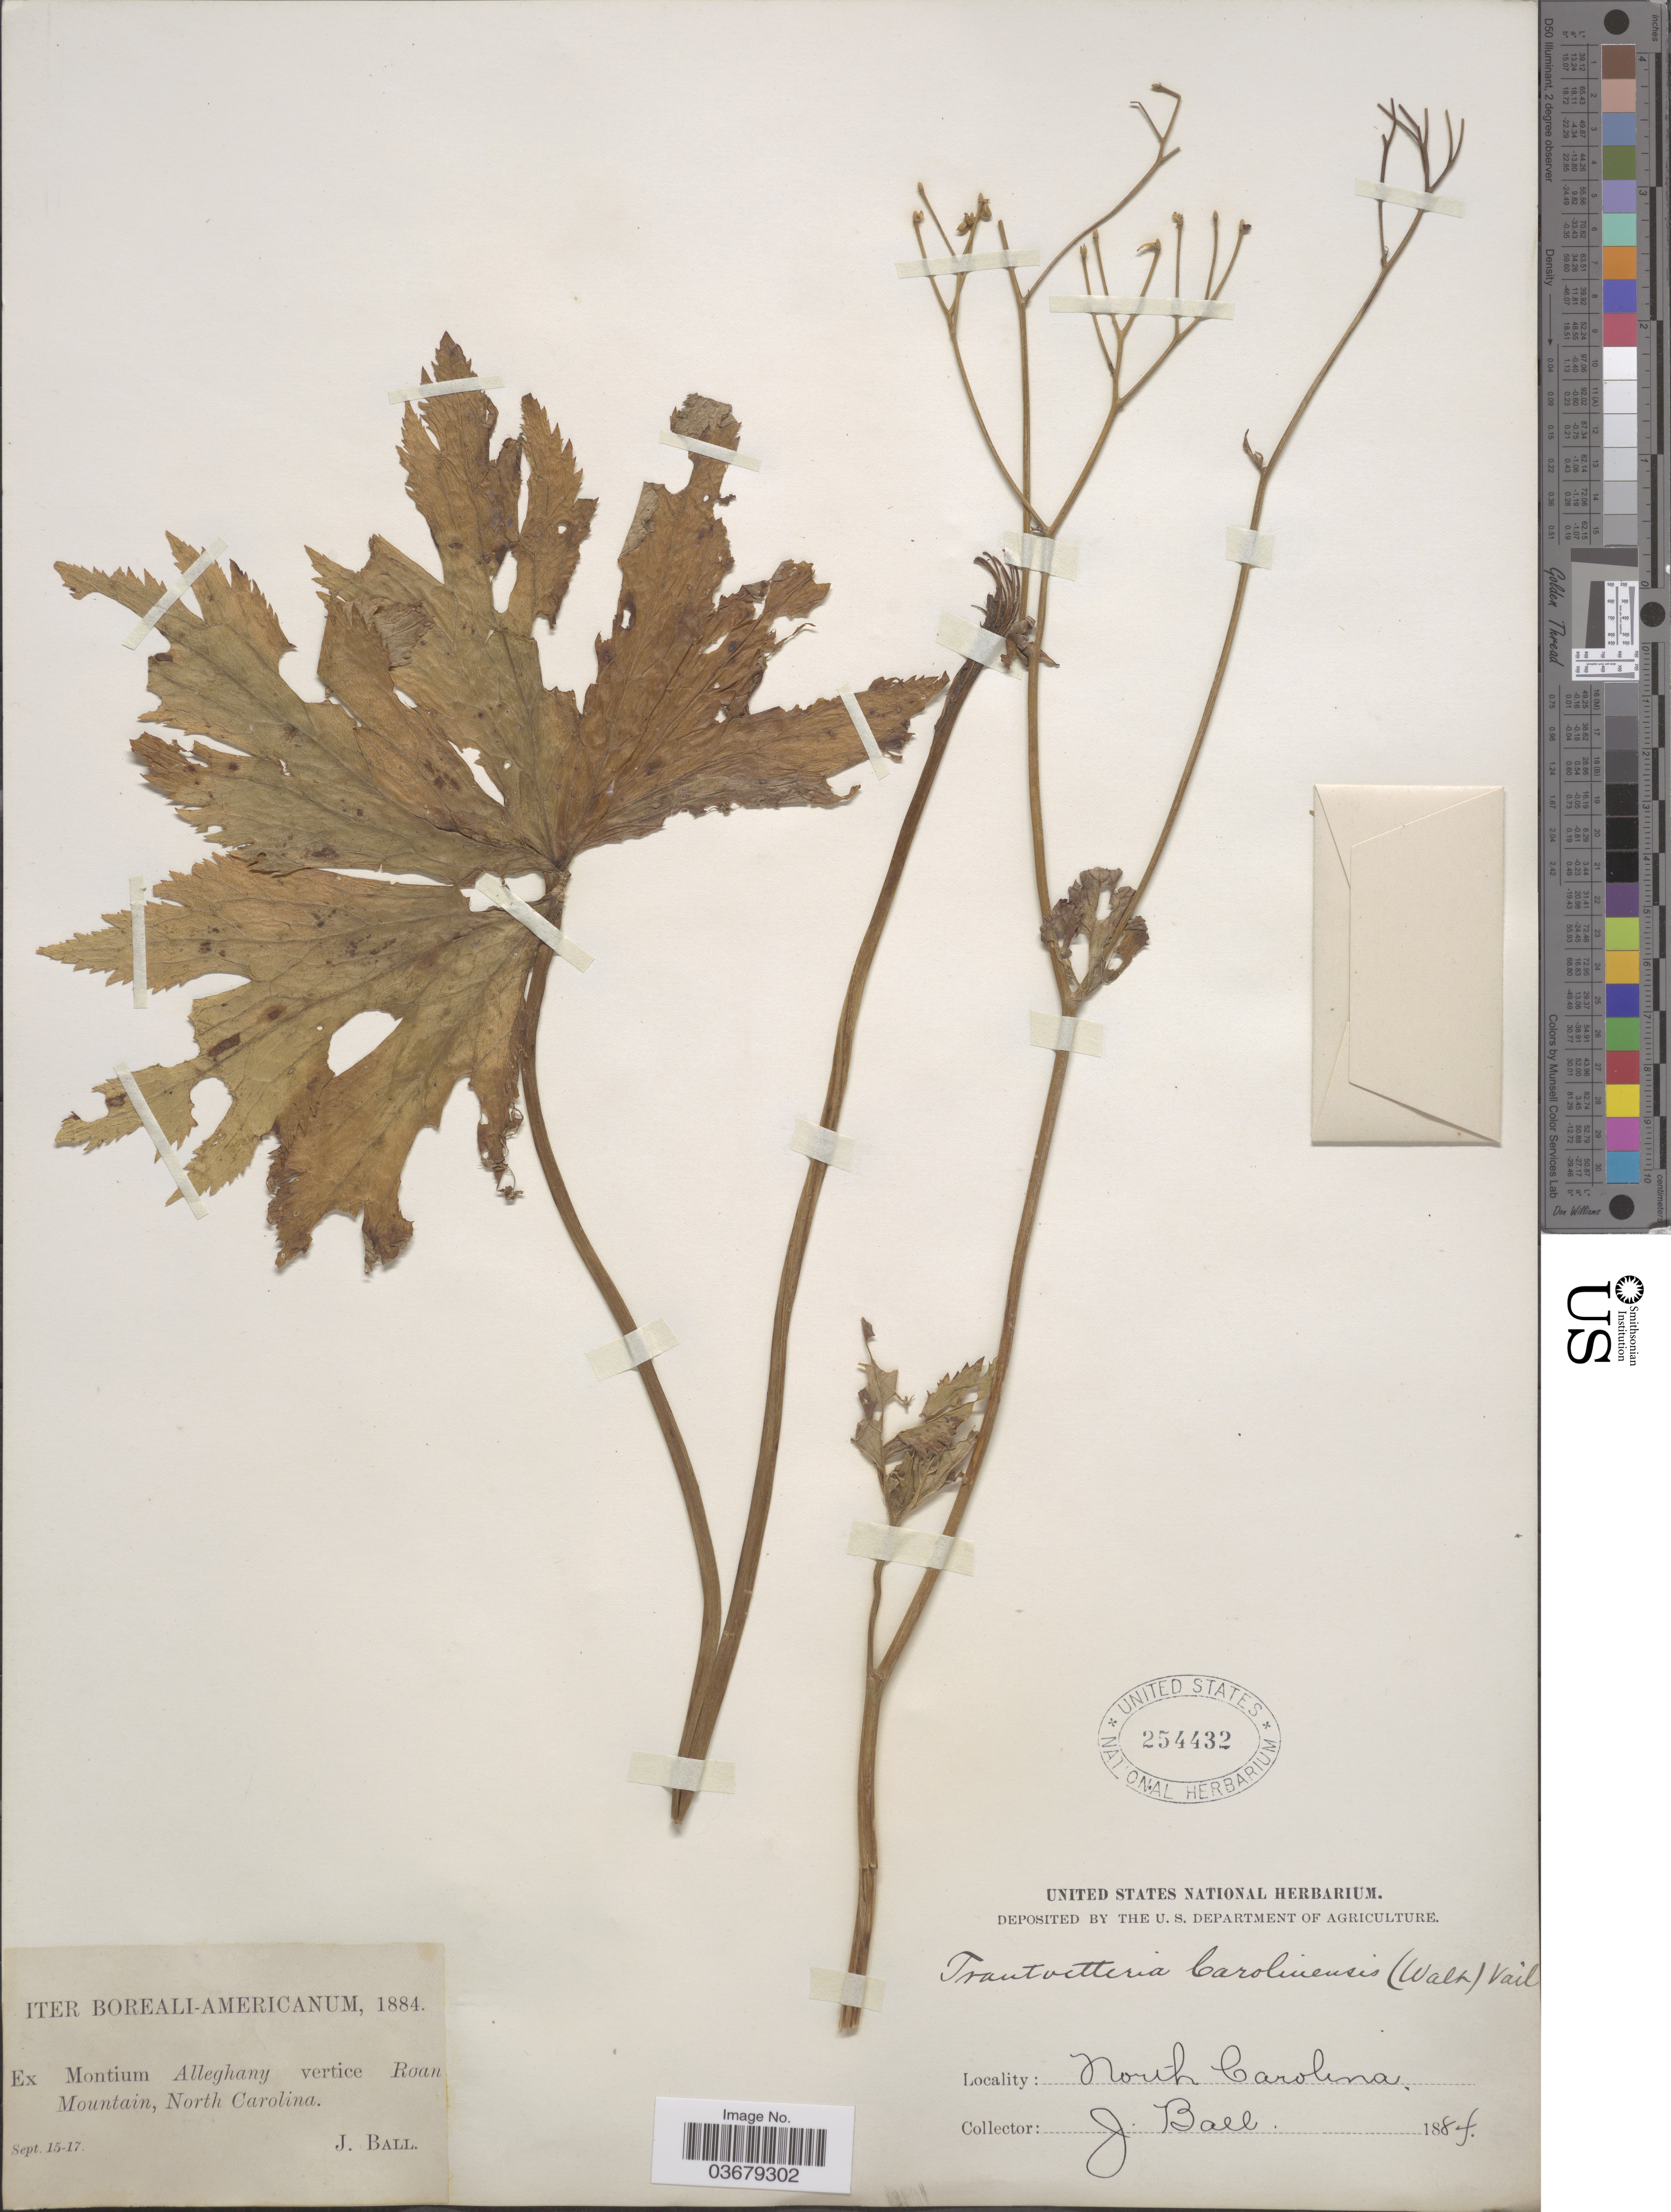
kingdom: Plantae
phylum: Tracheophyta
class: Magnoliopsida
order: Ranunculales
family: Ranunculaceae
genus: Trautvetteria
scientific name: Trautvetteria caroliniensis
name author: (Walter) Vail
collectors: J. Ball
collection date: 1884-09-15/1884-09-17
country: United States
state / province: North Carolina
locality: Iter Boreali-Americanum. Ex Montium Alleghany vertice Roan Mountain.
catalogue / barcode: US 254432